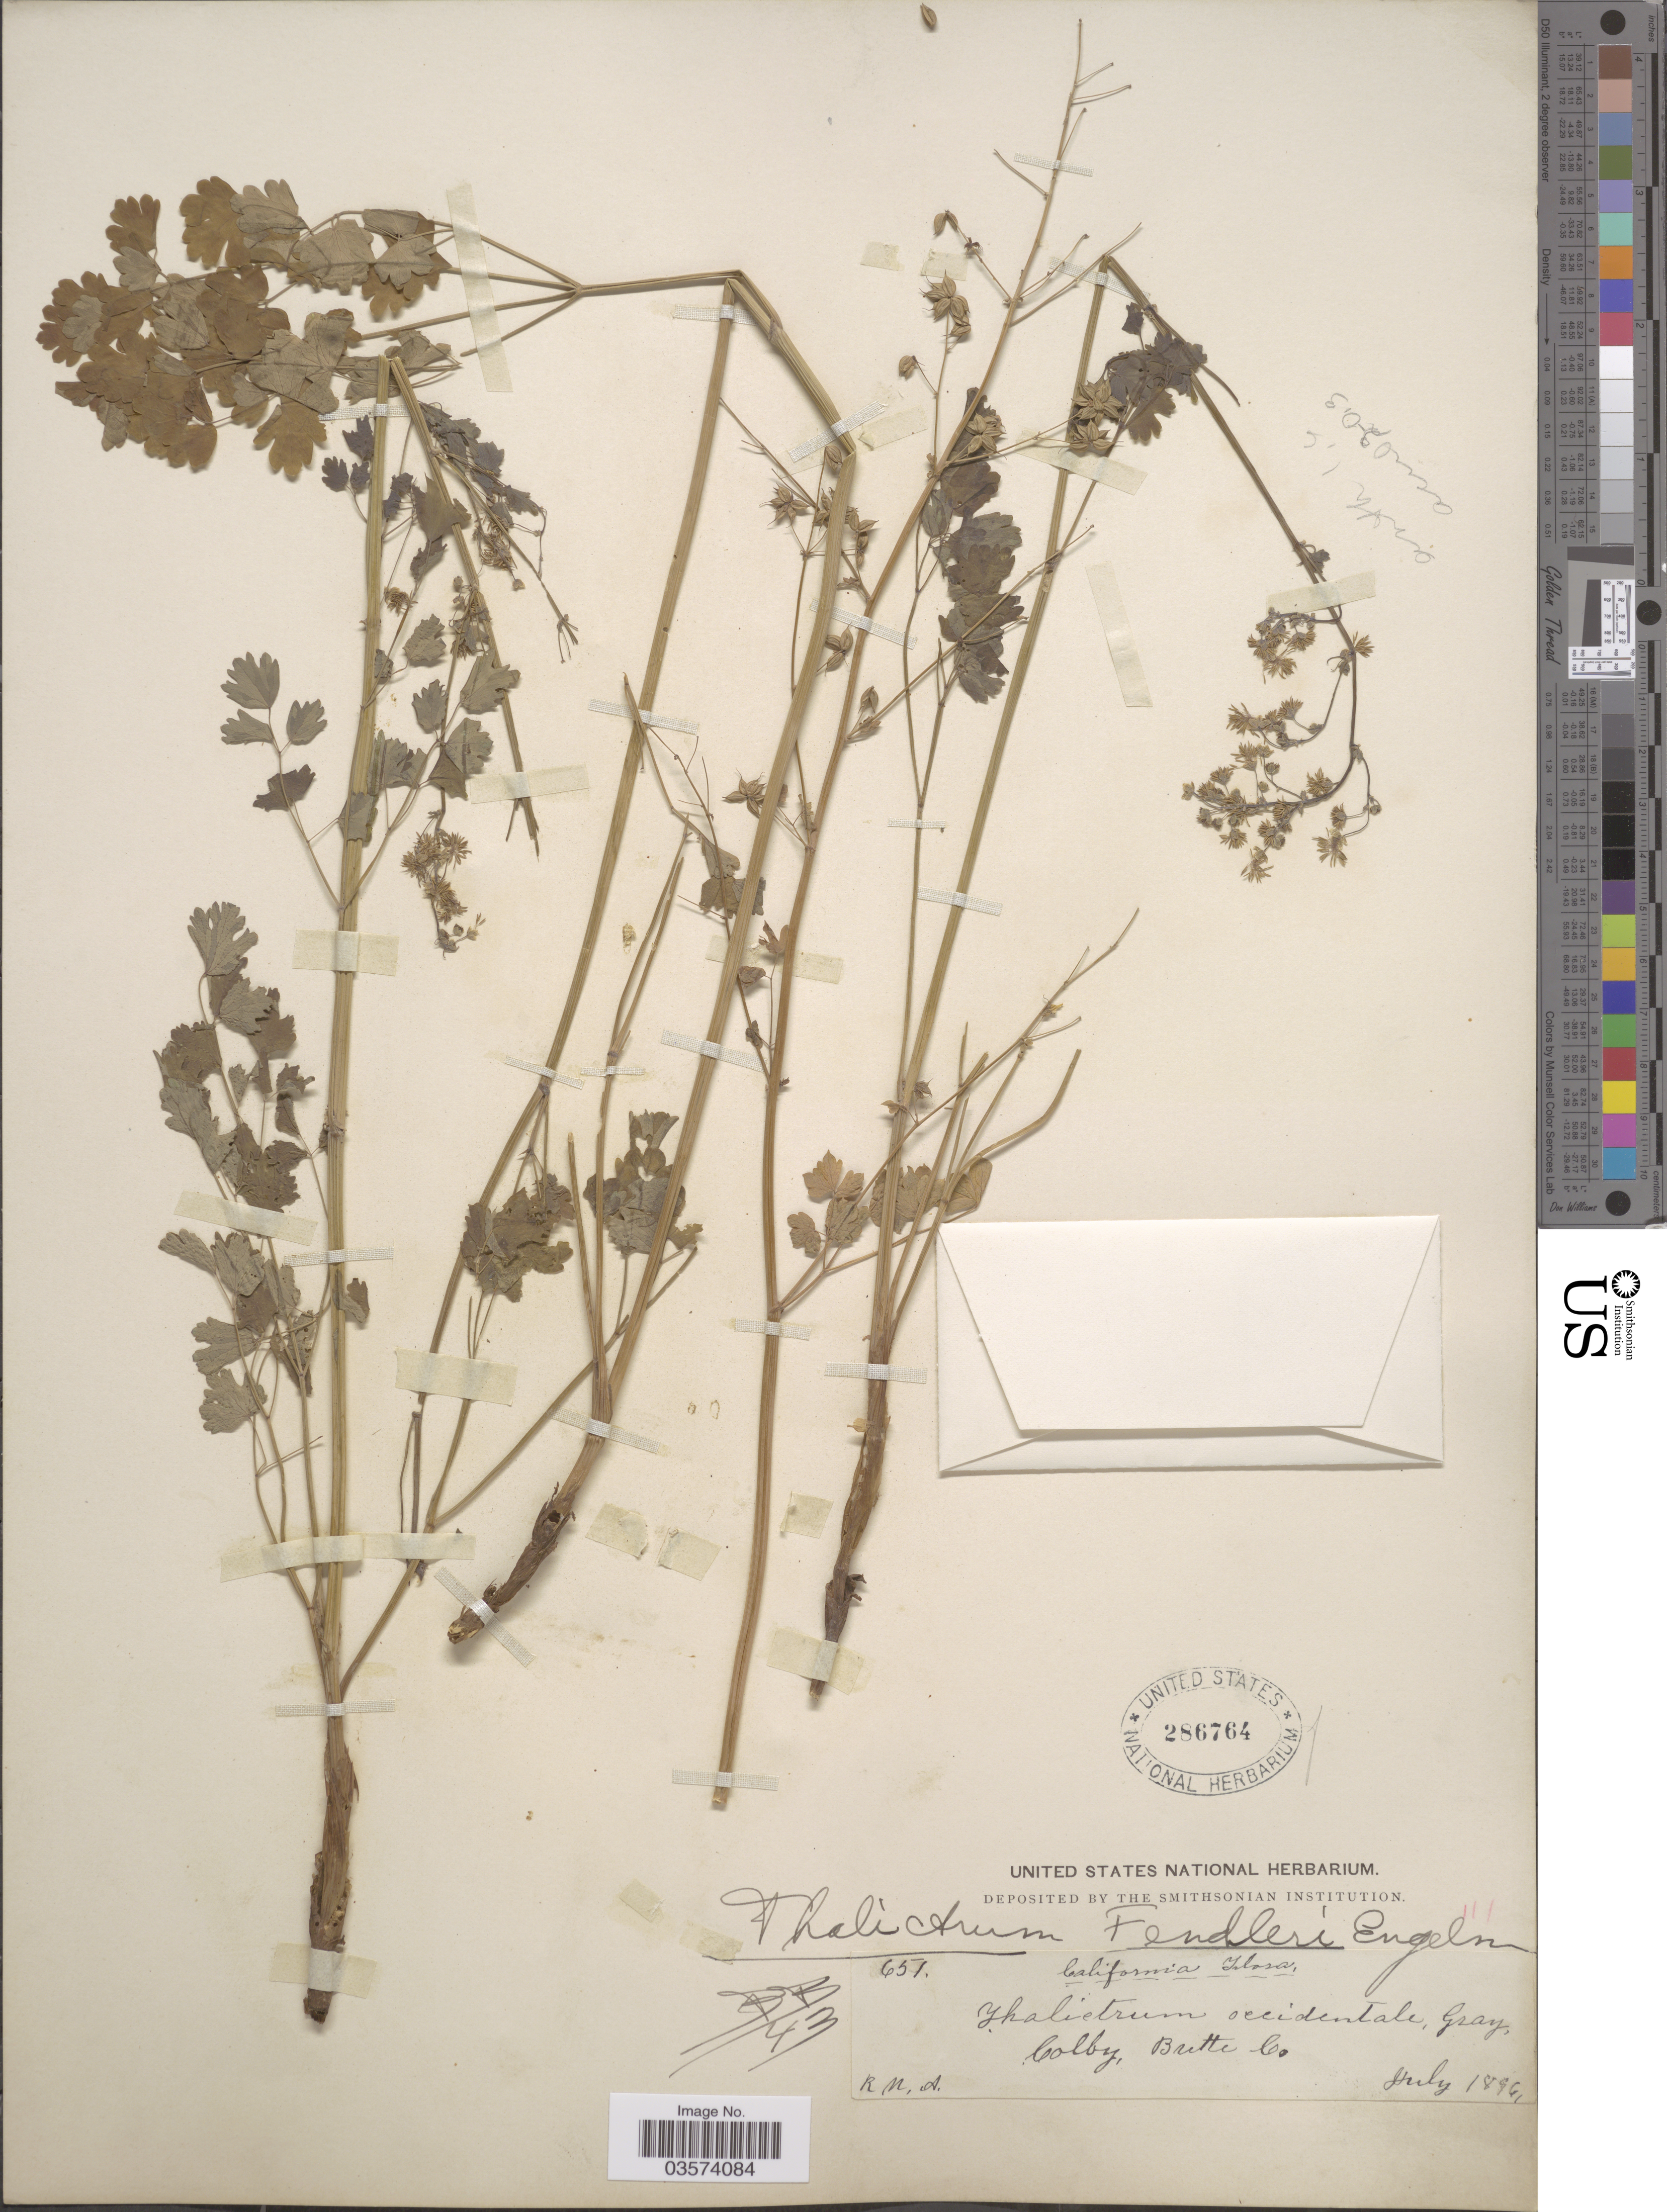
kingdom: Plantae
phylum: Tracheophyta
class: Magnoliopsida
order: Ranunculales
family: Ranunculaceae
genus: Thalictrum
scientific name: Thalictrum fendleri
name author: Engelm. ex A. Gray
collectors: R. M. A.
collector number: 651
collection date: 1896-07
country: United States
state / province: California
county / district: Butte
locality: Colby, Butte Co.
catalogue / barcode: US 286764